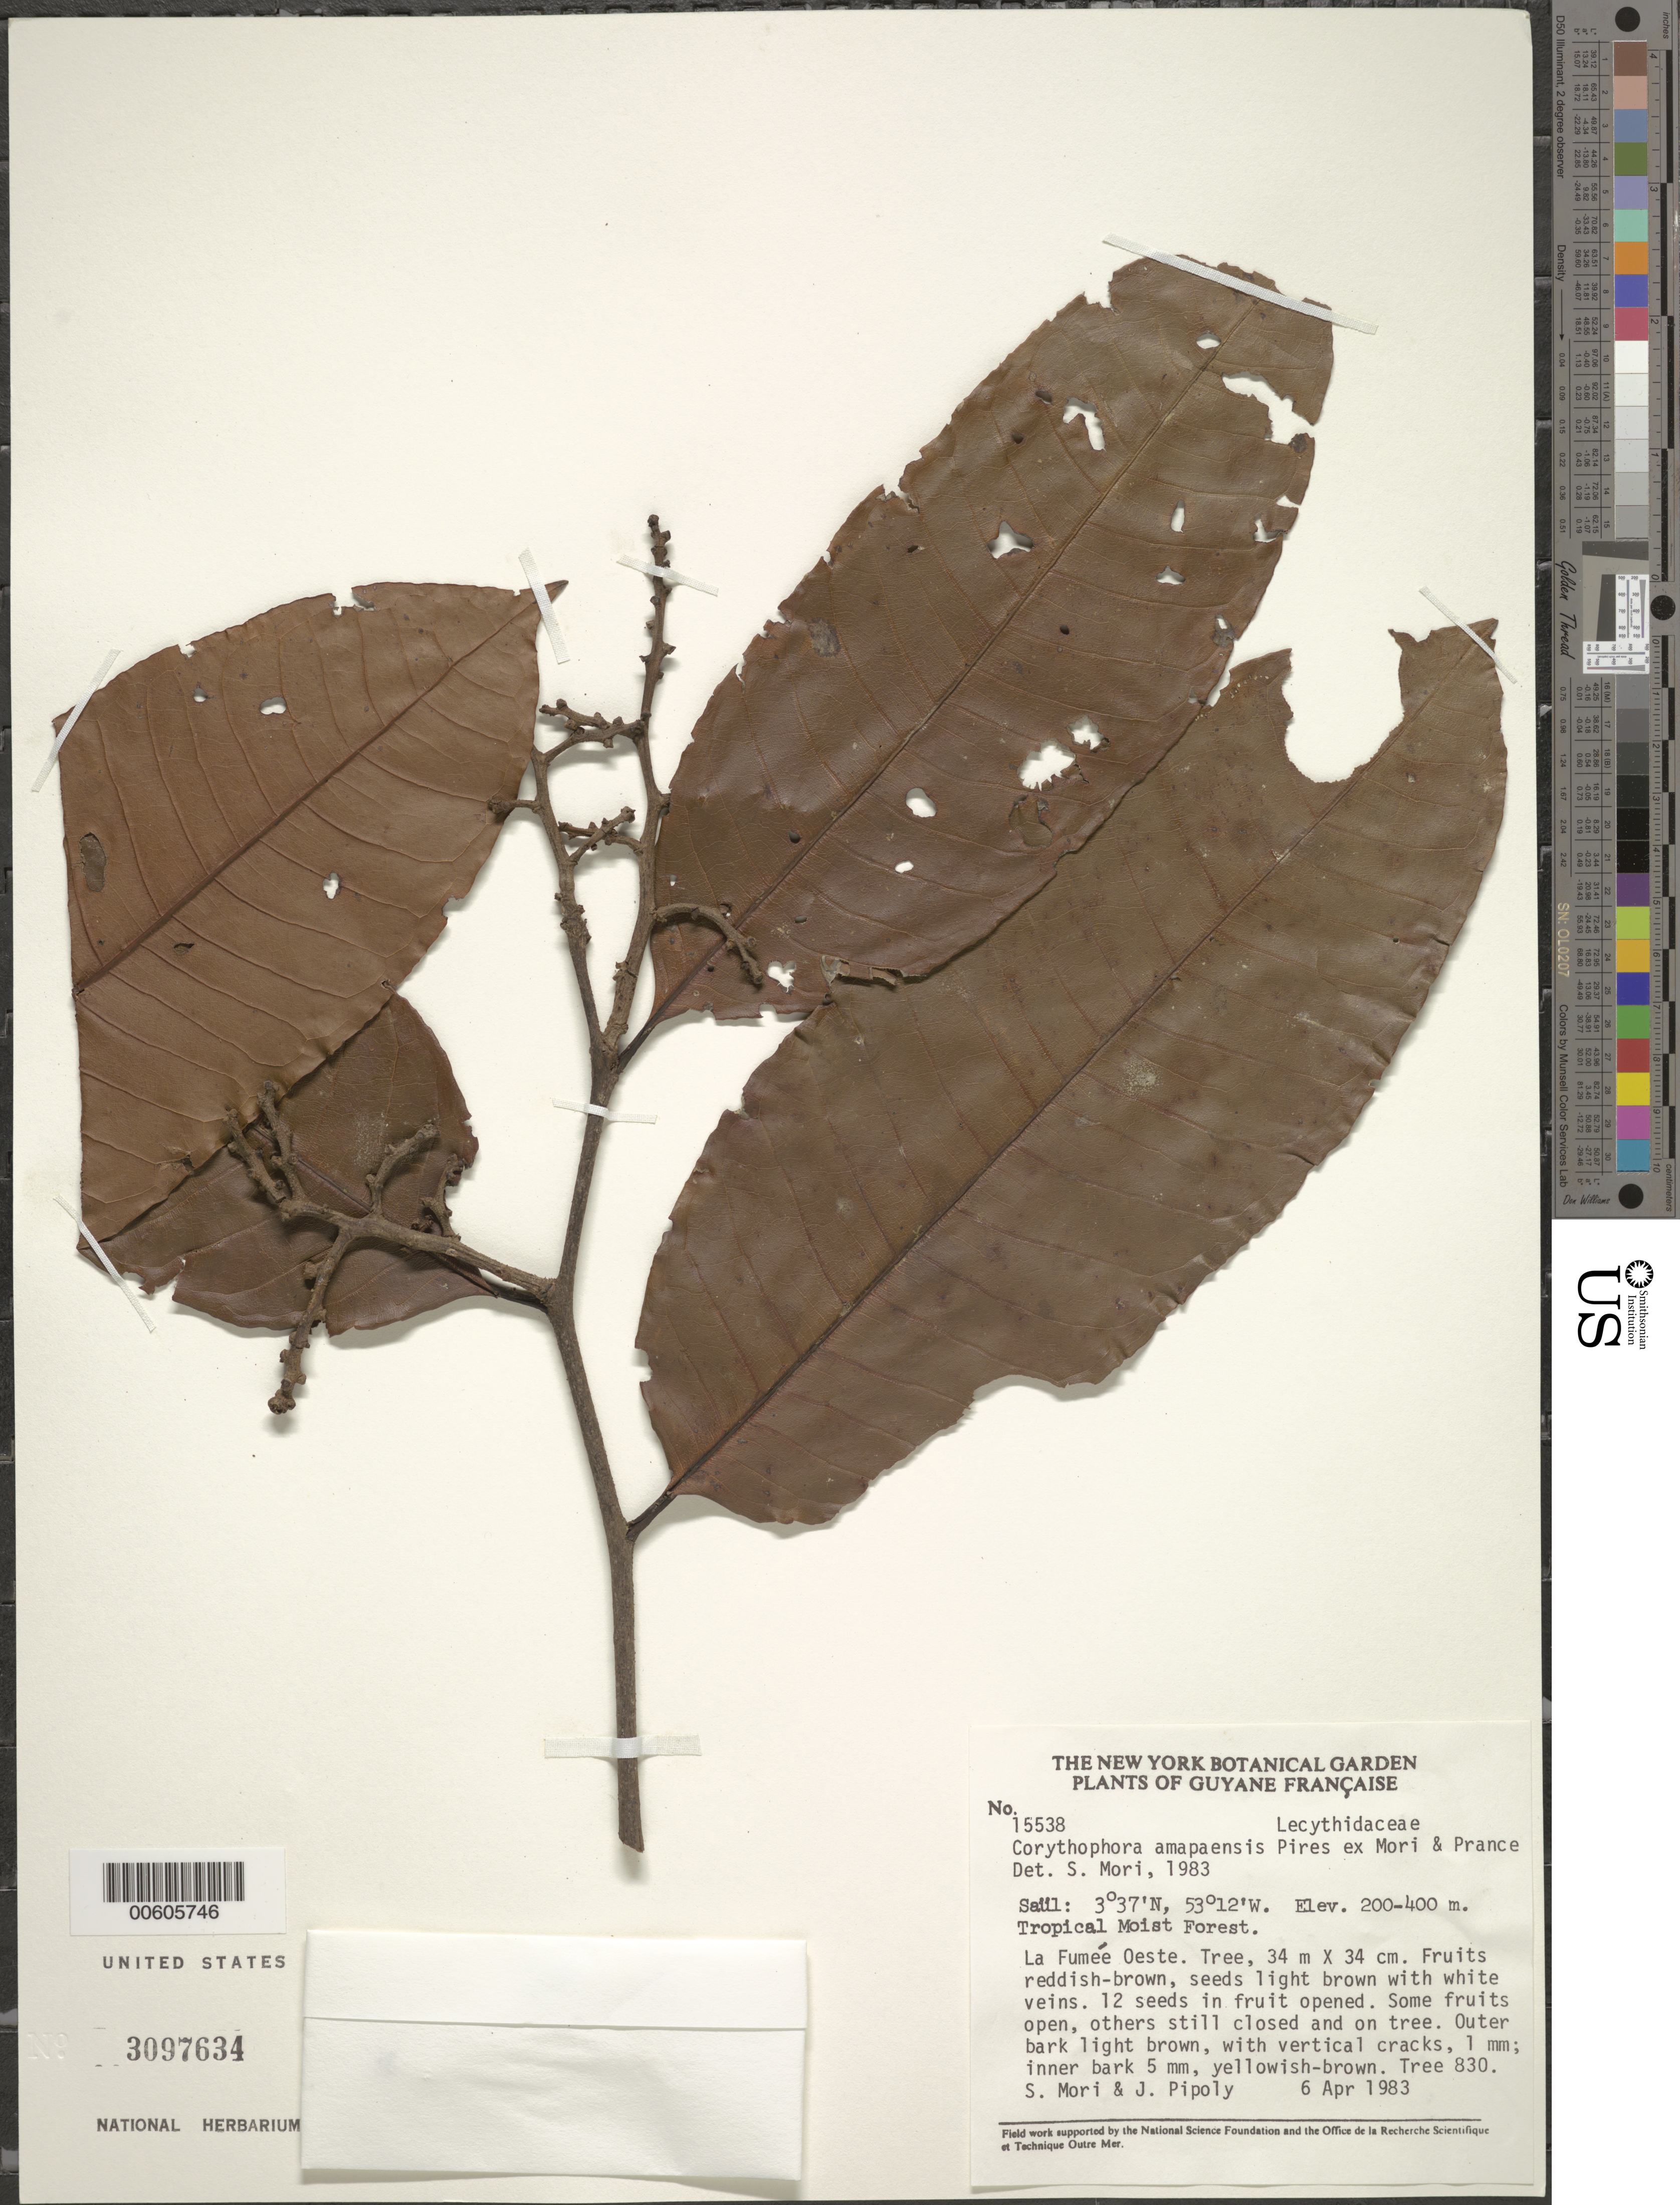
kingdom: Plantae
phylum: Tracheophyta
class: Magnoliopsida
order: Ericales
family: Lecythidaceae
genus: Corythophora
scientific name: Corythophora amapaensis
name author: Pires ex S.A. Mori & Prance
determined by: Mori, Scott A.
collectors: S. Mori & J. J. Pipoly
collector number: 15538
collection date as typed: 6-Apr-83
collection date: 1983-04-06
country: French Guiana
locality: Saül, Monts La Fumée, La Fumée Oeste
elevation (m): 200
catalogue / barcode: US 3097634